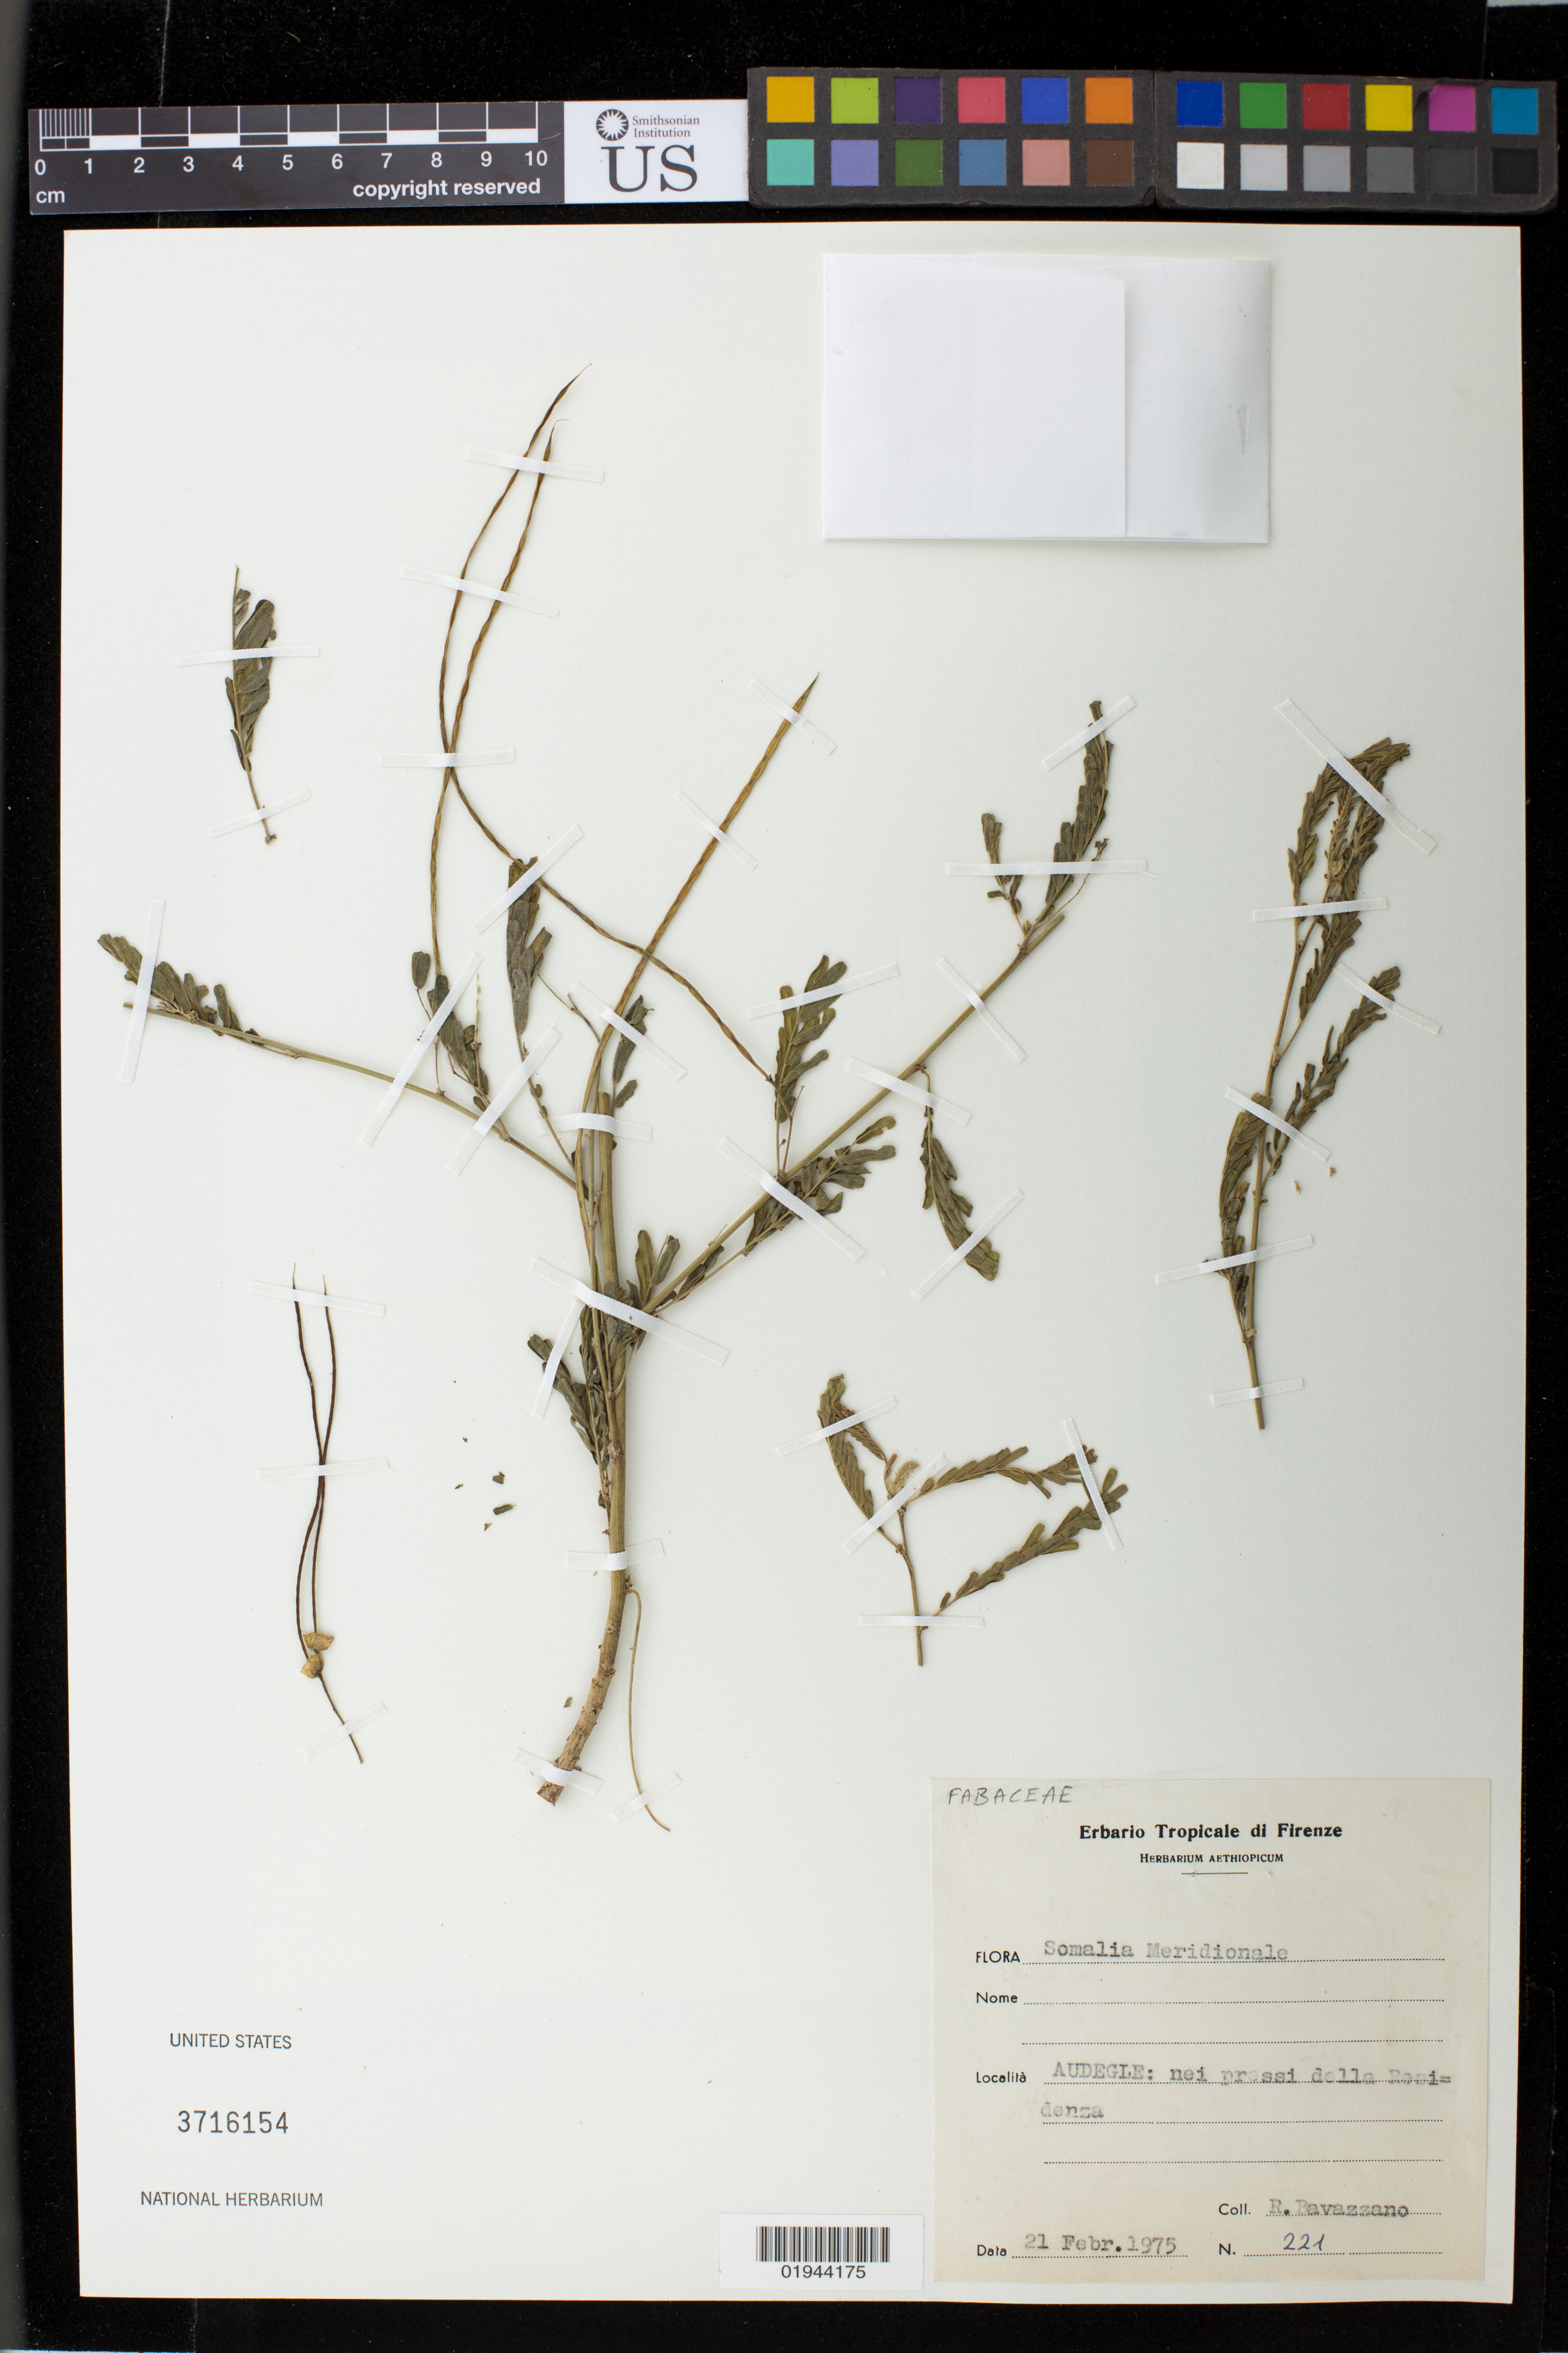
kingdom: Plantae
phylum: Tracheophyta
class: Magnoliopsida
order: Fabales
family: Fabaceae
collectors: R. Bavazzano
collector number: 221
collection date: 1975-02-21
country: Somalia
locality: Audegle: nei pressi della Residenza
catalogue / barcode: US 3716154